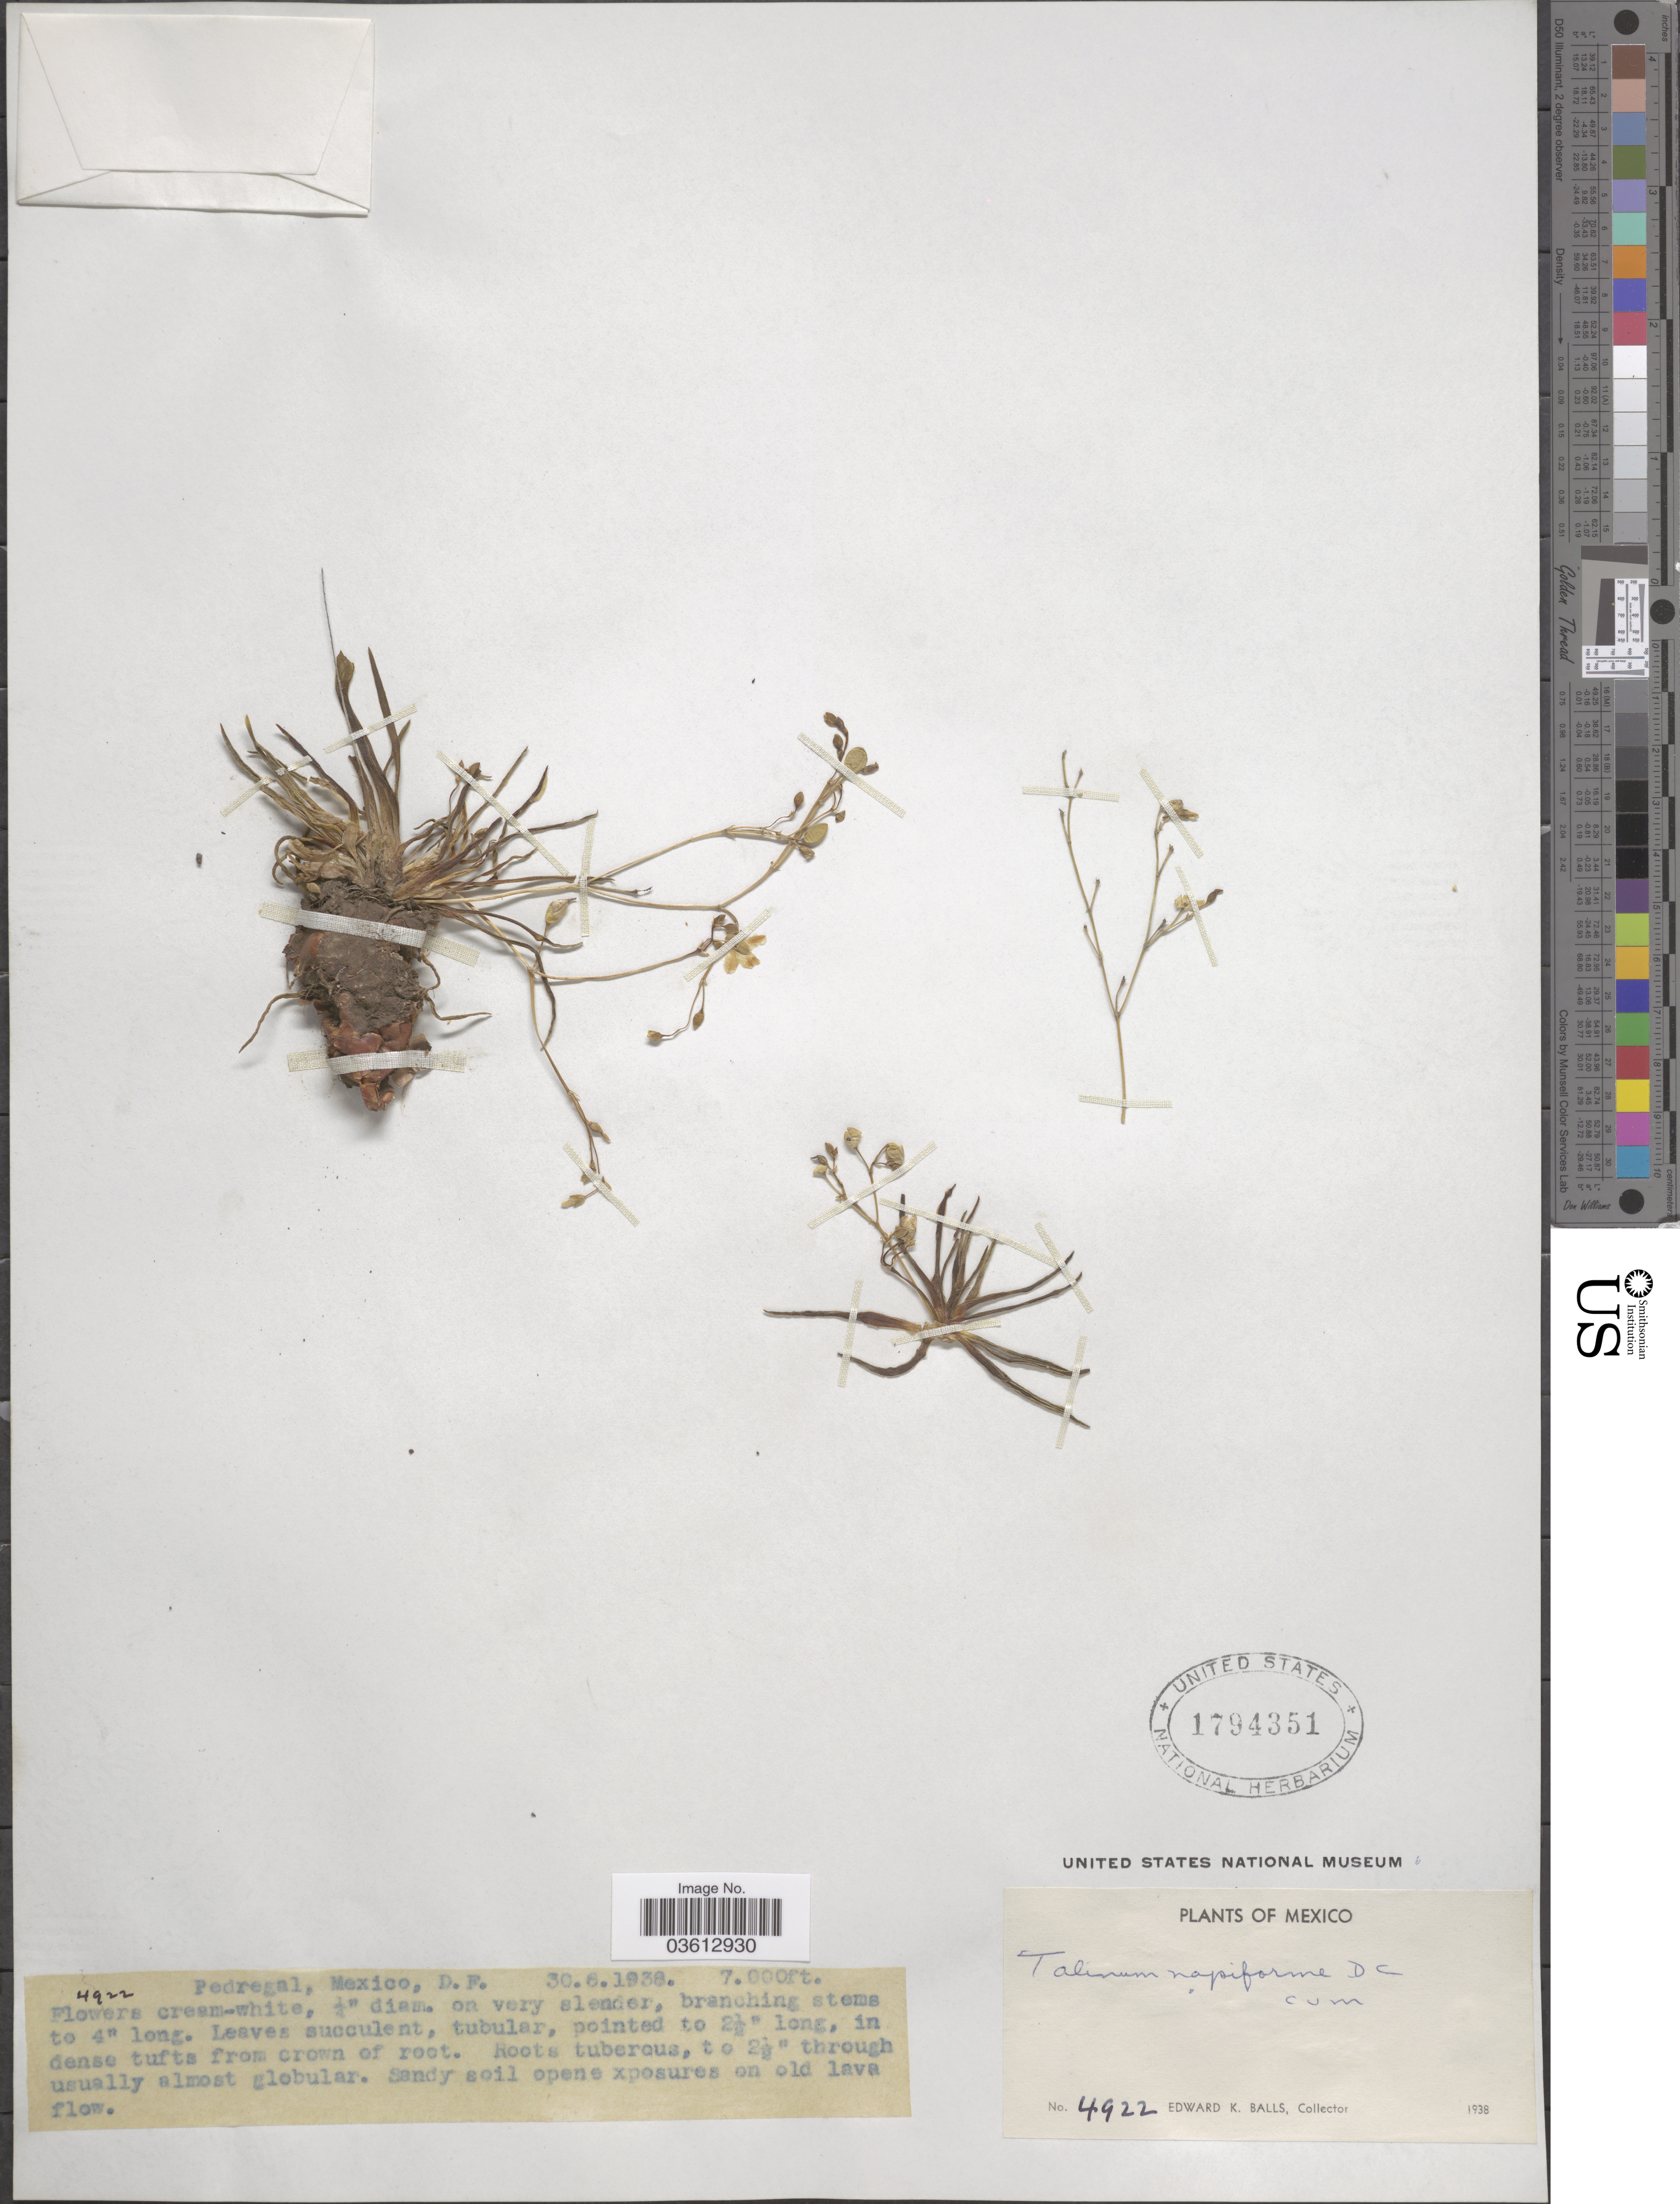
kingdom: Plantae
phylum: Tracheophyta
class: Magnoliopsida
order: Caryophyllales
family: Talinaceae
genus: Talinum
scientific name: Talinum napiforme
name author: DC.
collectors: E. K. Balls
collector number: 4922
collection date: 1938-06-30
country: Mexico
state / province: Distrito Federal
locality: Pedregal.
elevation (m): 2134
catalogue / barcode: US 1794351